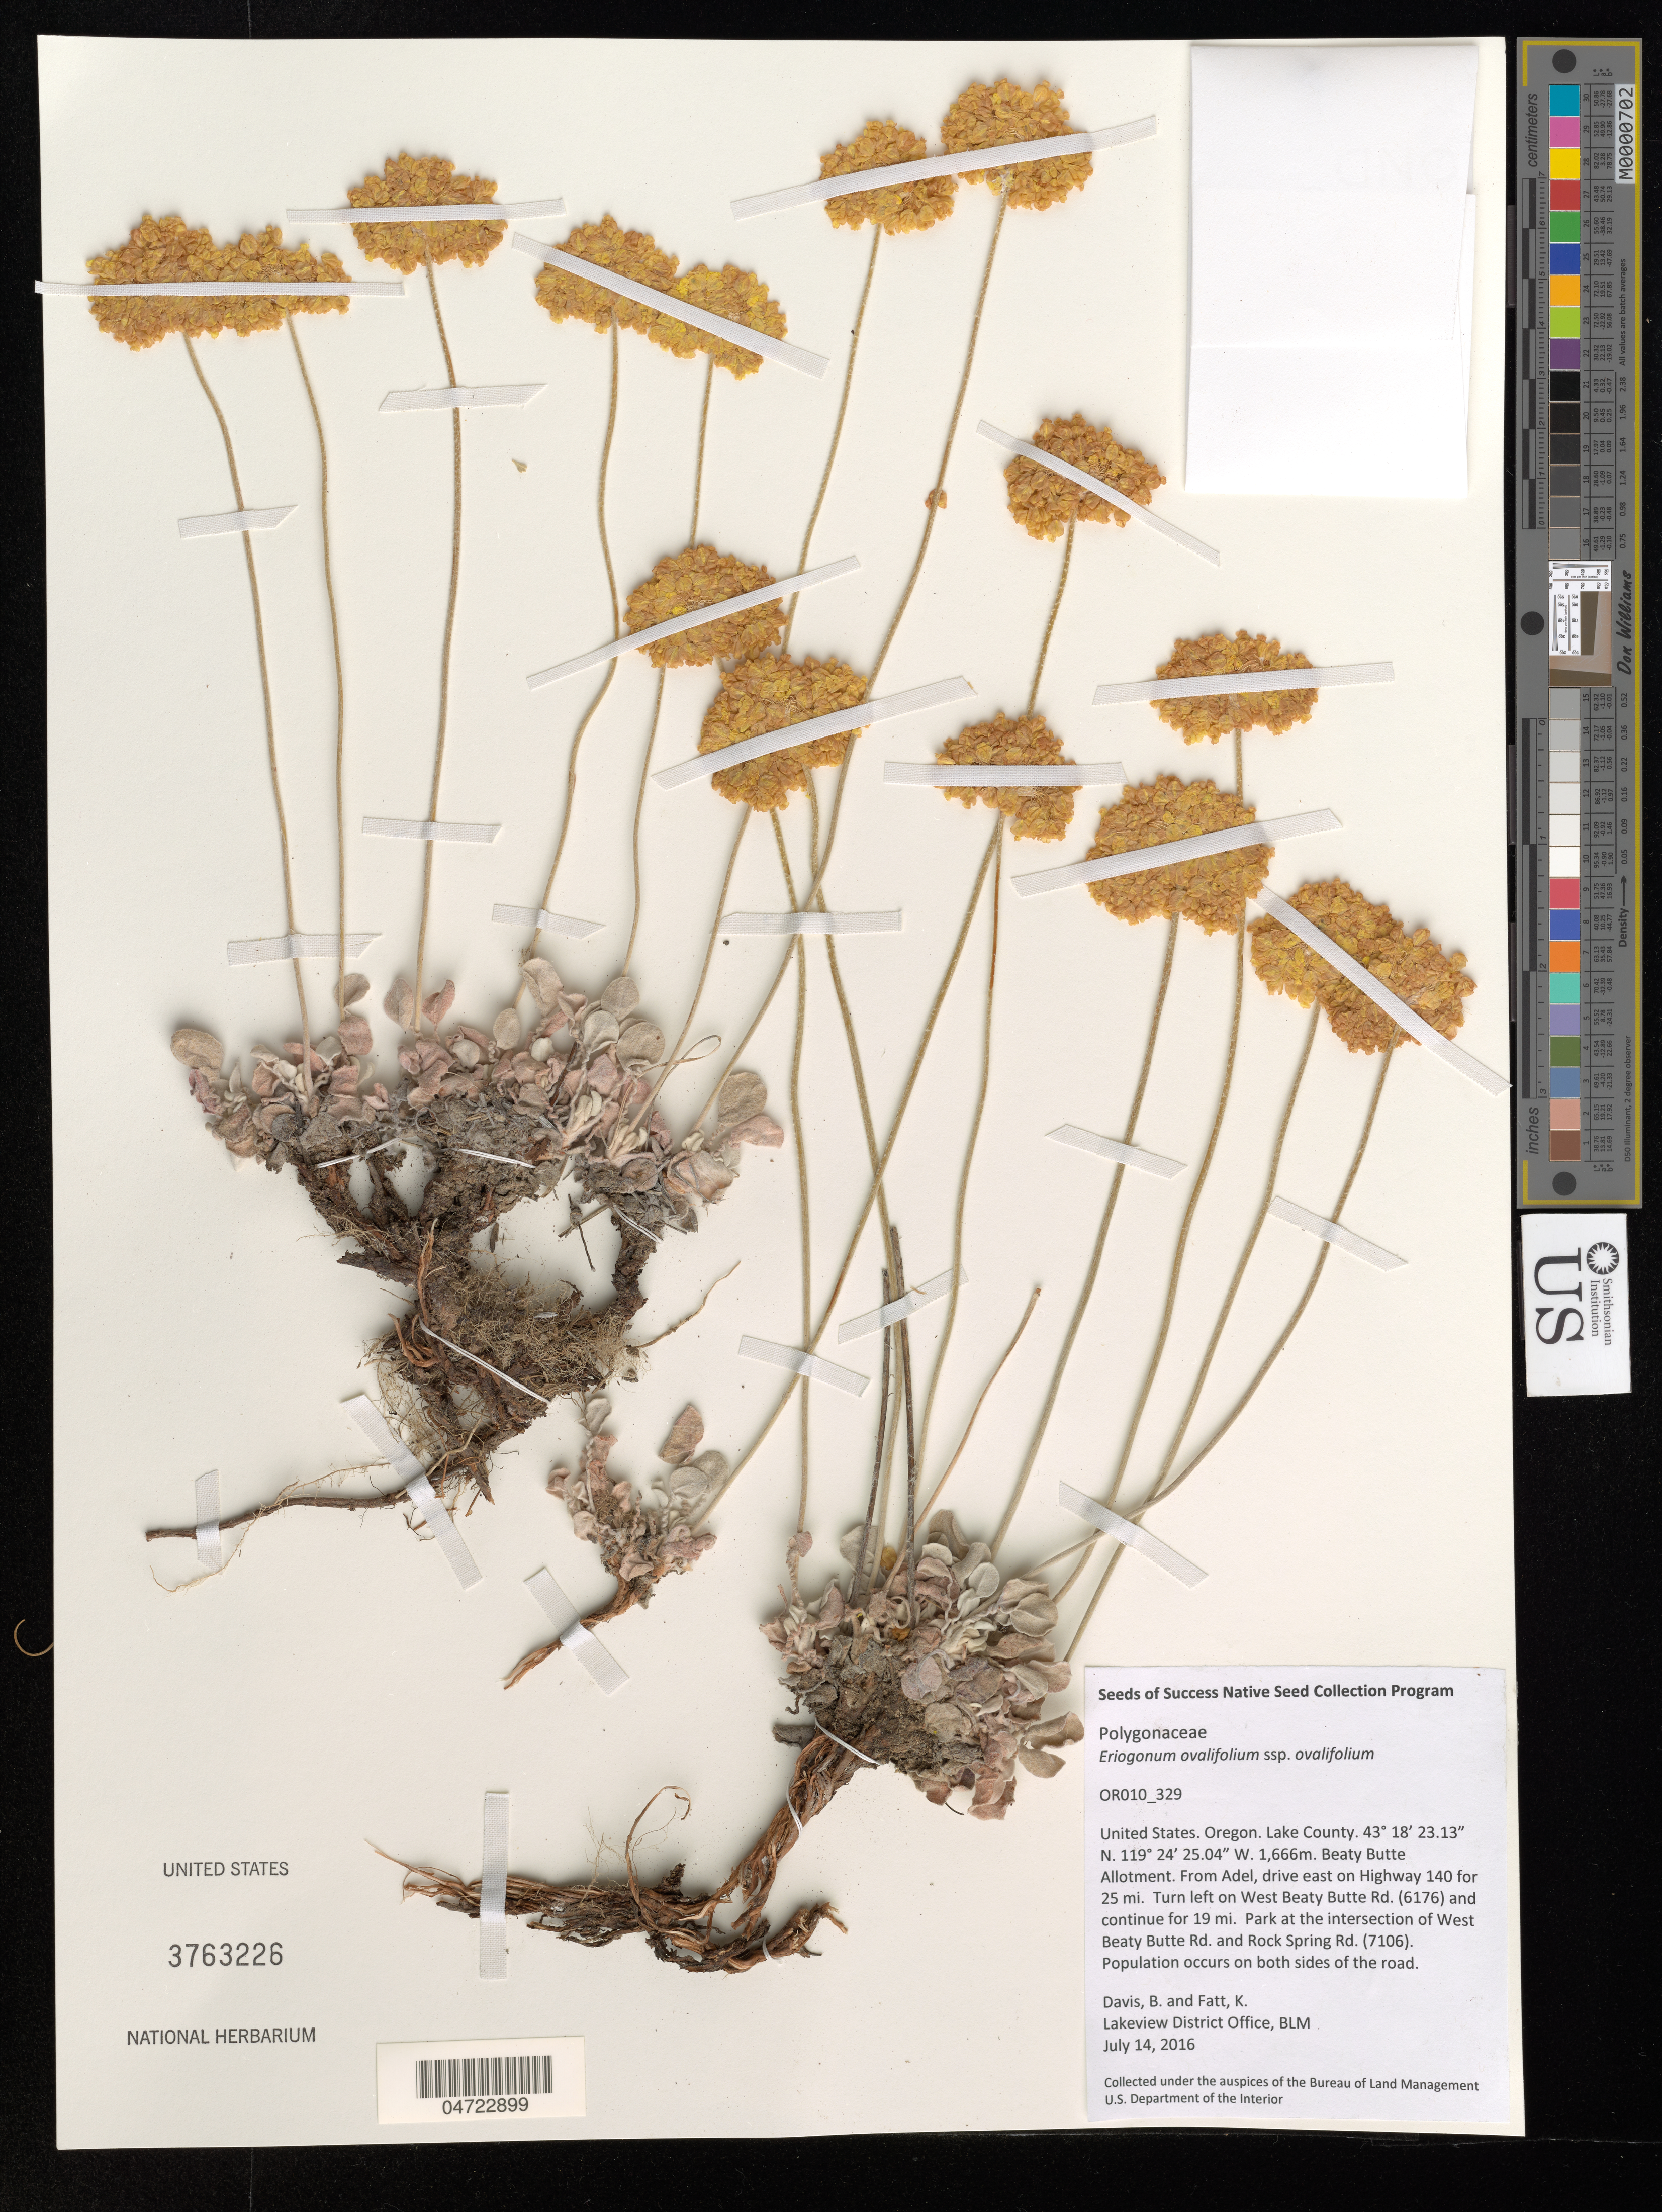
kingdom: Plantae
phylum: Tracheophyta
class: Magnoliopsida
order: Caryophyllales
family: Polygonaceae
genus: Eriogonum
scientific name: Eriogonum ovalifolium subsp. ovalifolium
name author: Nutt.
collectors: B. Davis & K. Fatt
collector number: OR010_329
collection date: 2016-07-14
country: United States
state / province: Oregon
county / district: Lake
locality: Lake County. Beaty Butte Allotment. From Adel, drive east on Highway 140 for 25 mi. Turn left on West Beaty Butte Rd. (6176) and continue for 19 mi. Park at the intersection of West Beaty Butte Rd. and Rock Spring Rd. (7106).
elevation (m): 1666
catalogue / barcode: US 3763226